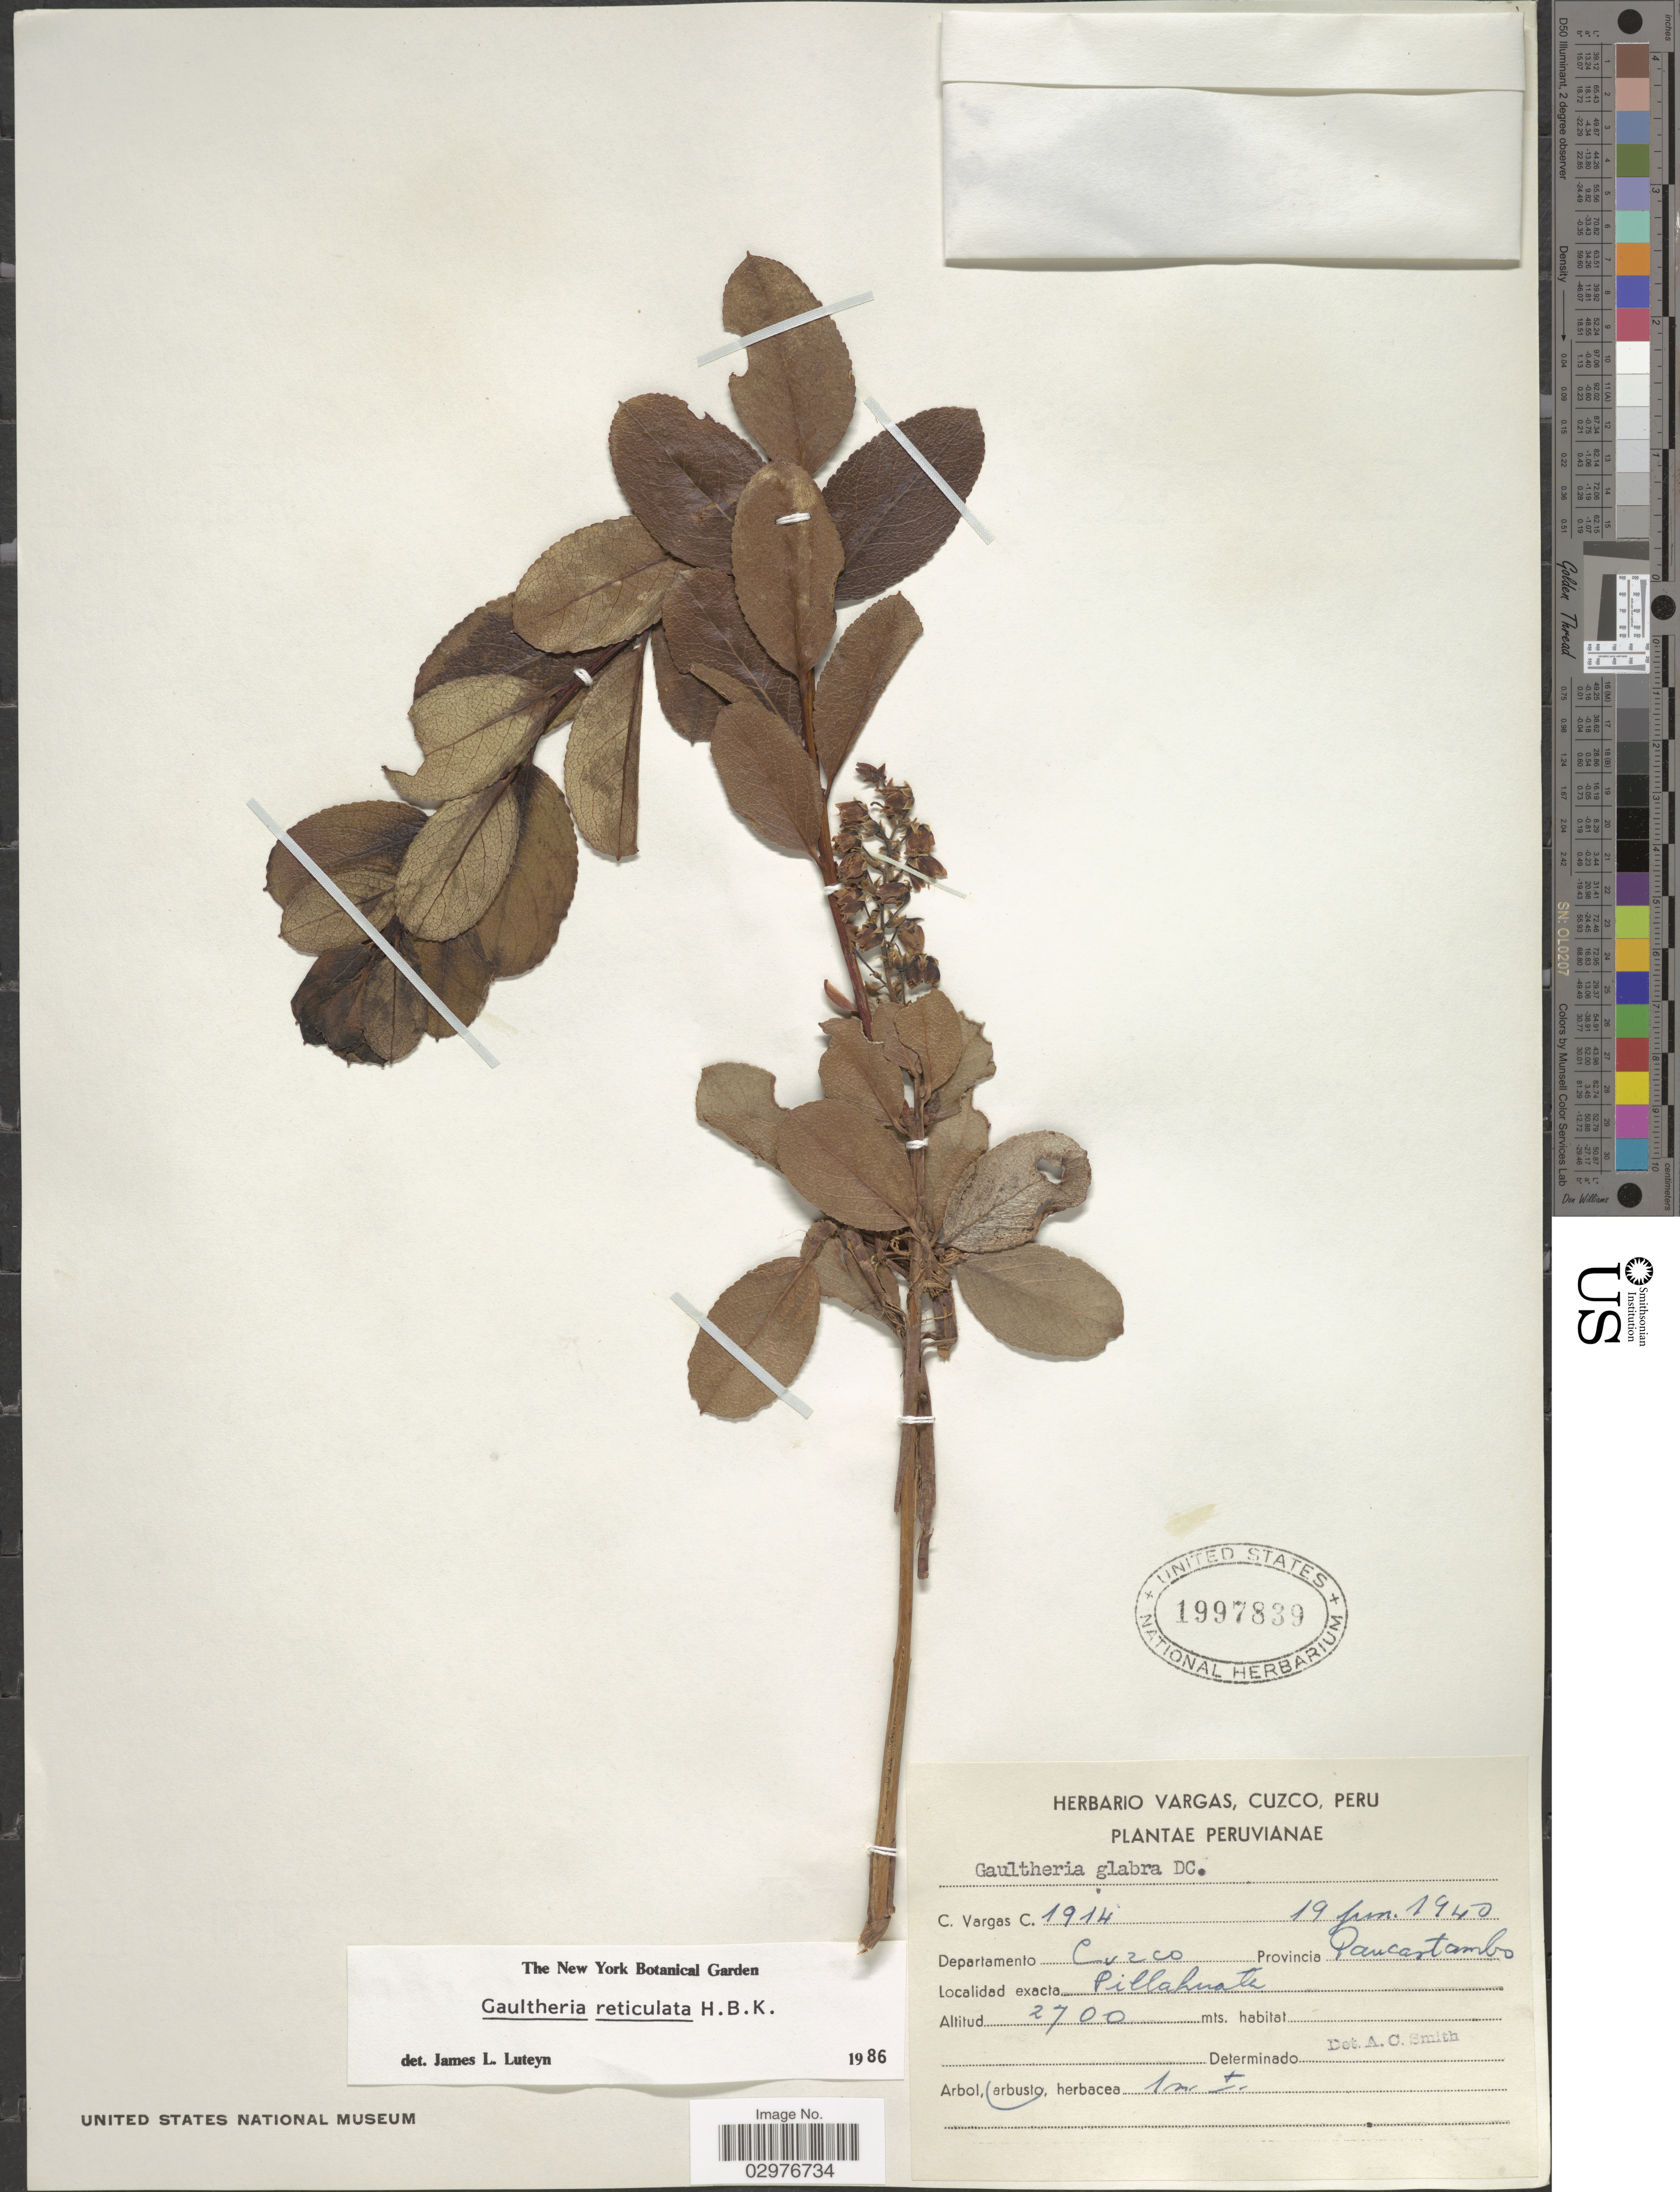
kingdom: Plantae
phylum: Tracheophyta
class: Magnoliopsida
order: Ericales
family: Ericaceae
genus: Gaultheria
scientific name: Gaultheria reticulata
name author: Kunth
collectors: C. Vargas Calderón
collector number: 1914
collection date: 1940-06-19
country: Peru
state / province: Cusco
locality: Departamento Cuzco. Provincia Paucartambo. Pillahuata.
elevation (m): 2700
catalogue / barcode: US 1997839